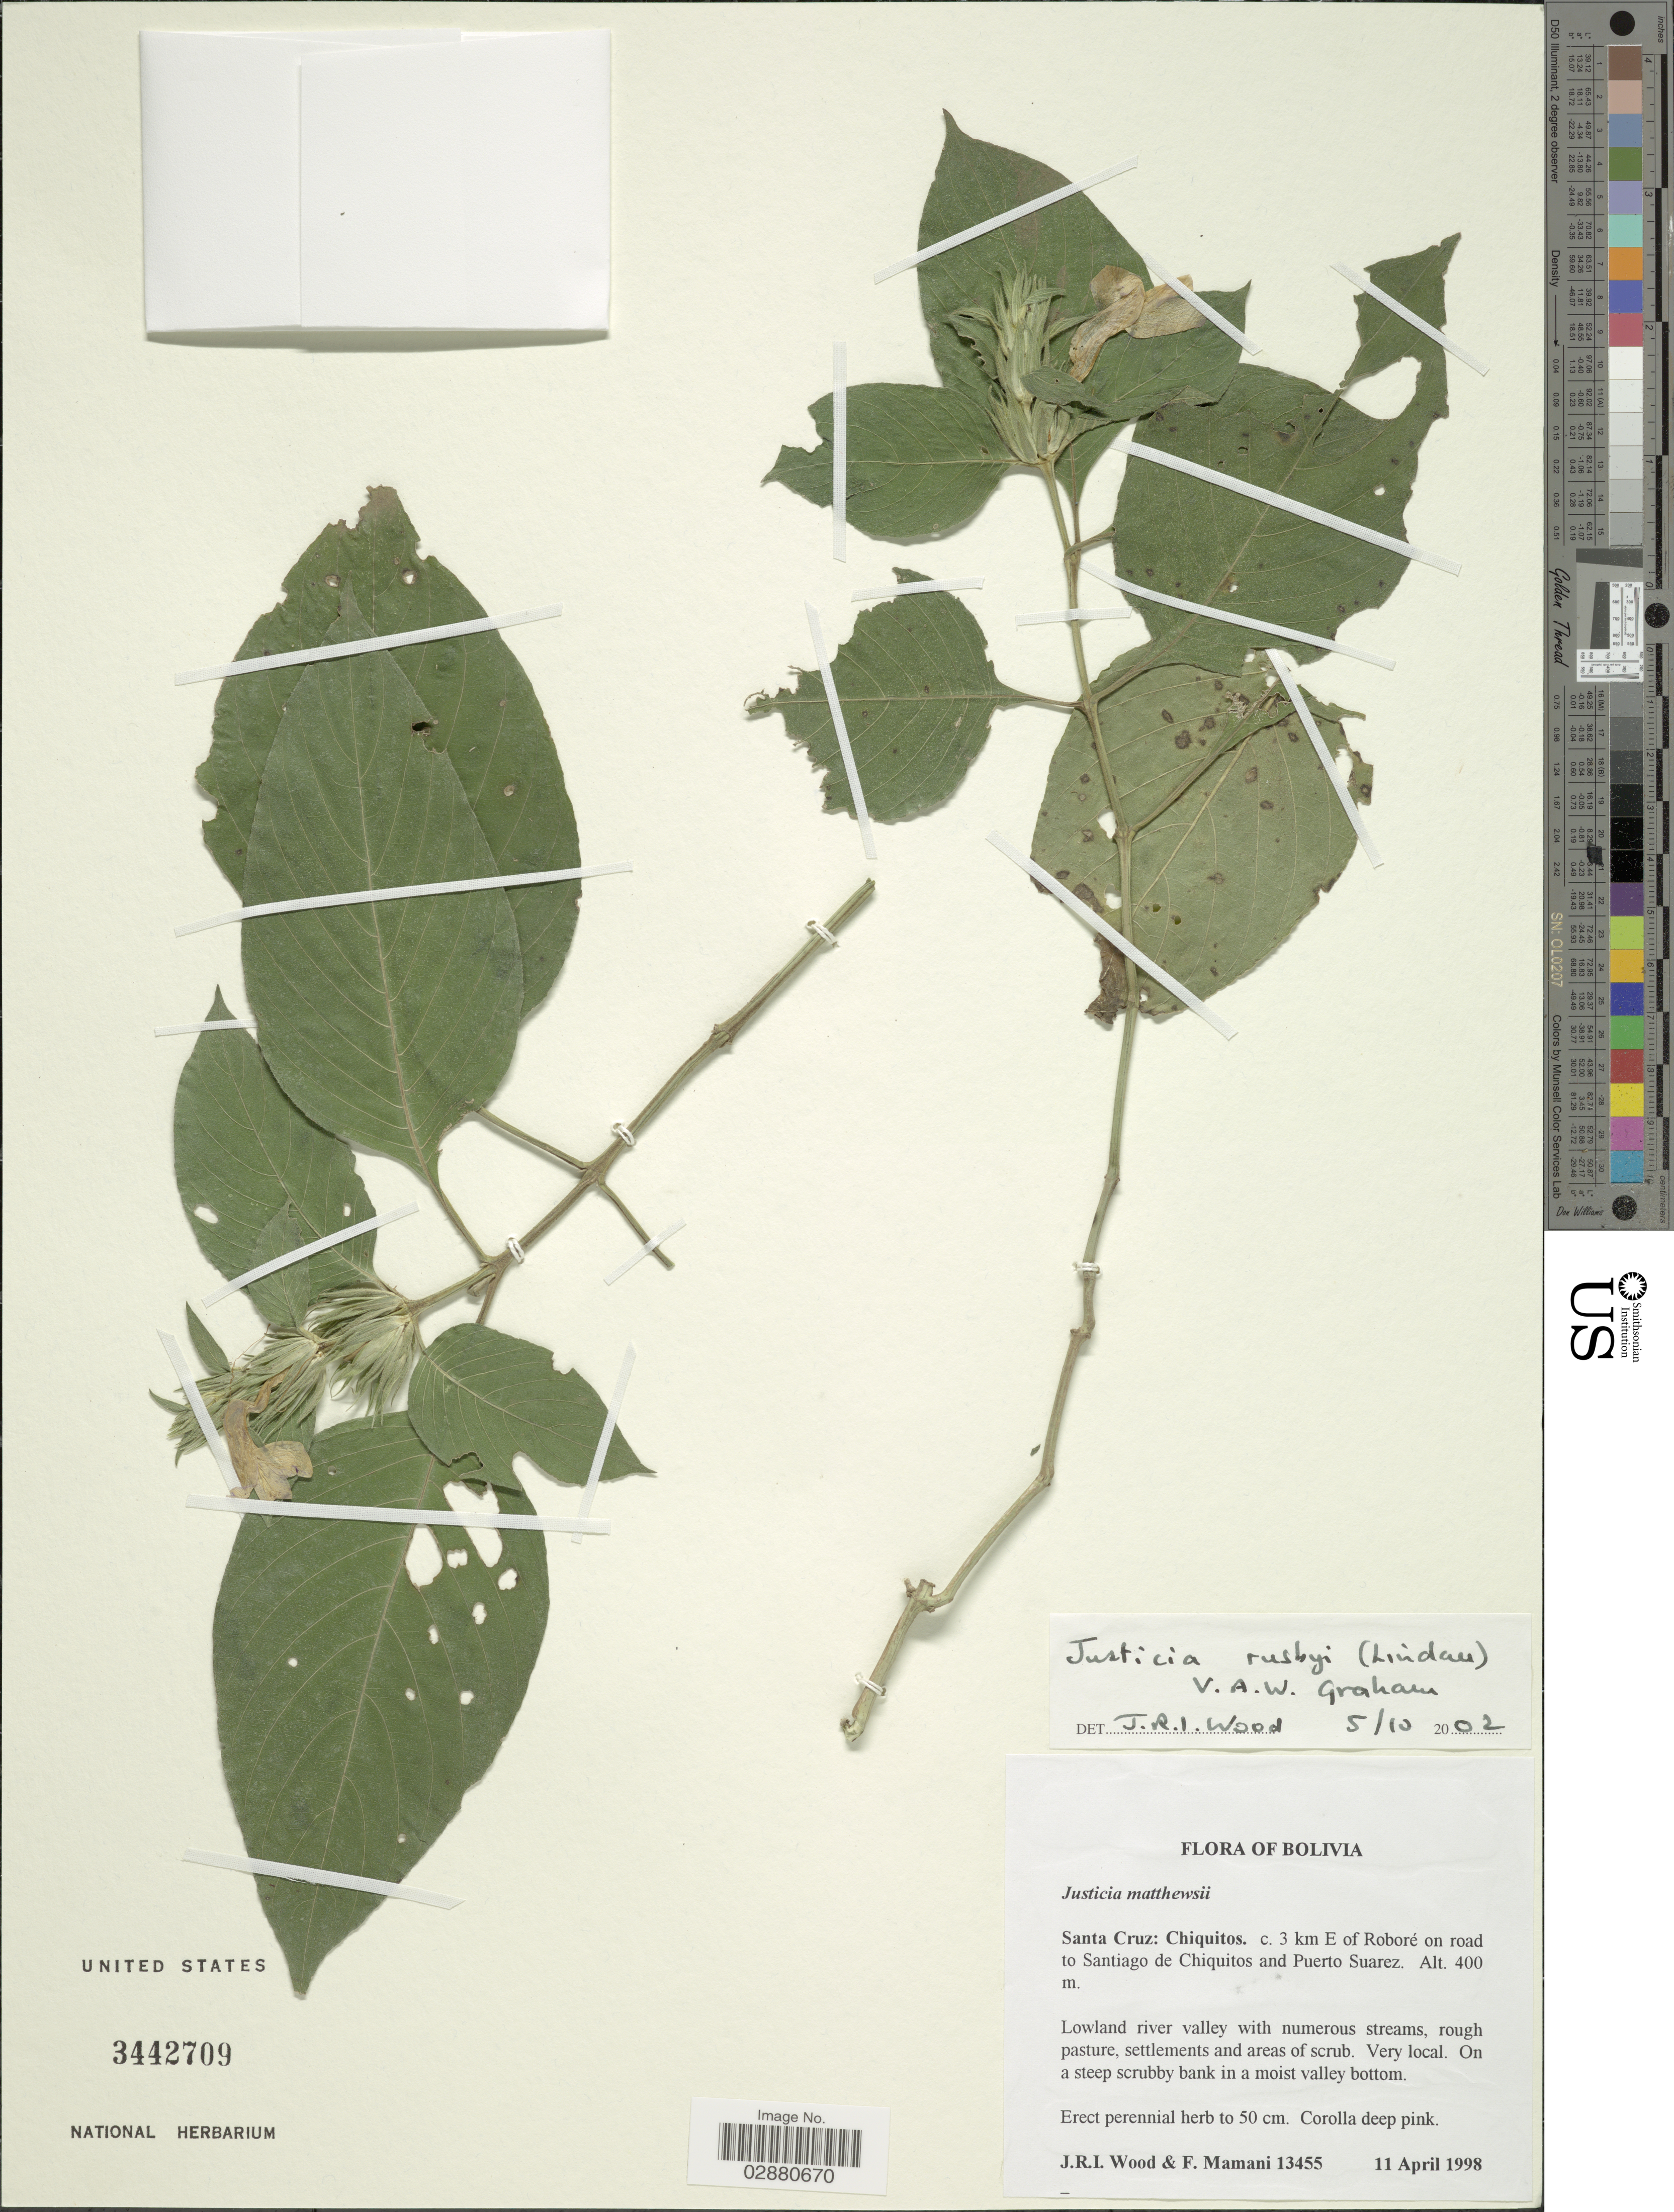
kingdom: Plantae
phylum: Tracheophyta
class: Magnoliopsida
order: Lamiales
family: Acanthaceae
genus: Justicia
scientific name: Justicia rusbyi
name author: (Lindau) V.A.W. Graham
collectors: J. R. I. Wood & F. Mamani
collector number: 13455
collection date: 1998-04-11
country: Bolivia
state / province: Santa Cruz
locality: Chiquitos. c. 3 km E of Roboré on road to Santiago de Chiquitos and Puerto Suarez.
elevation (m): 400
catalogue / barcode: US 3442709